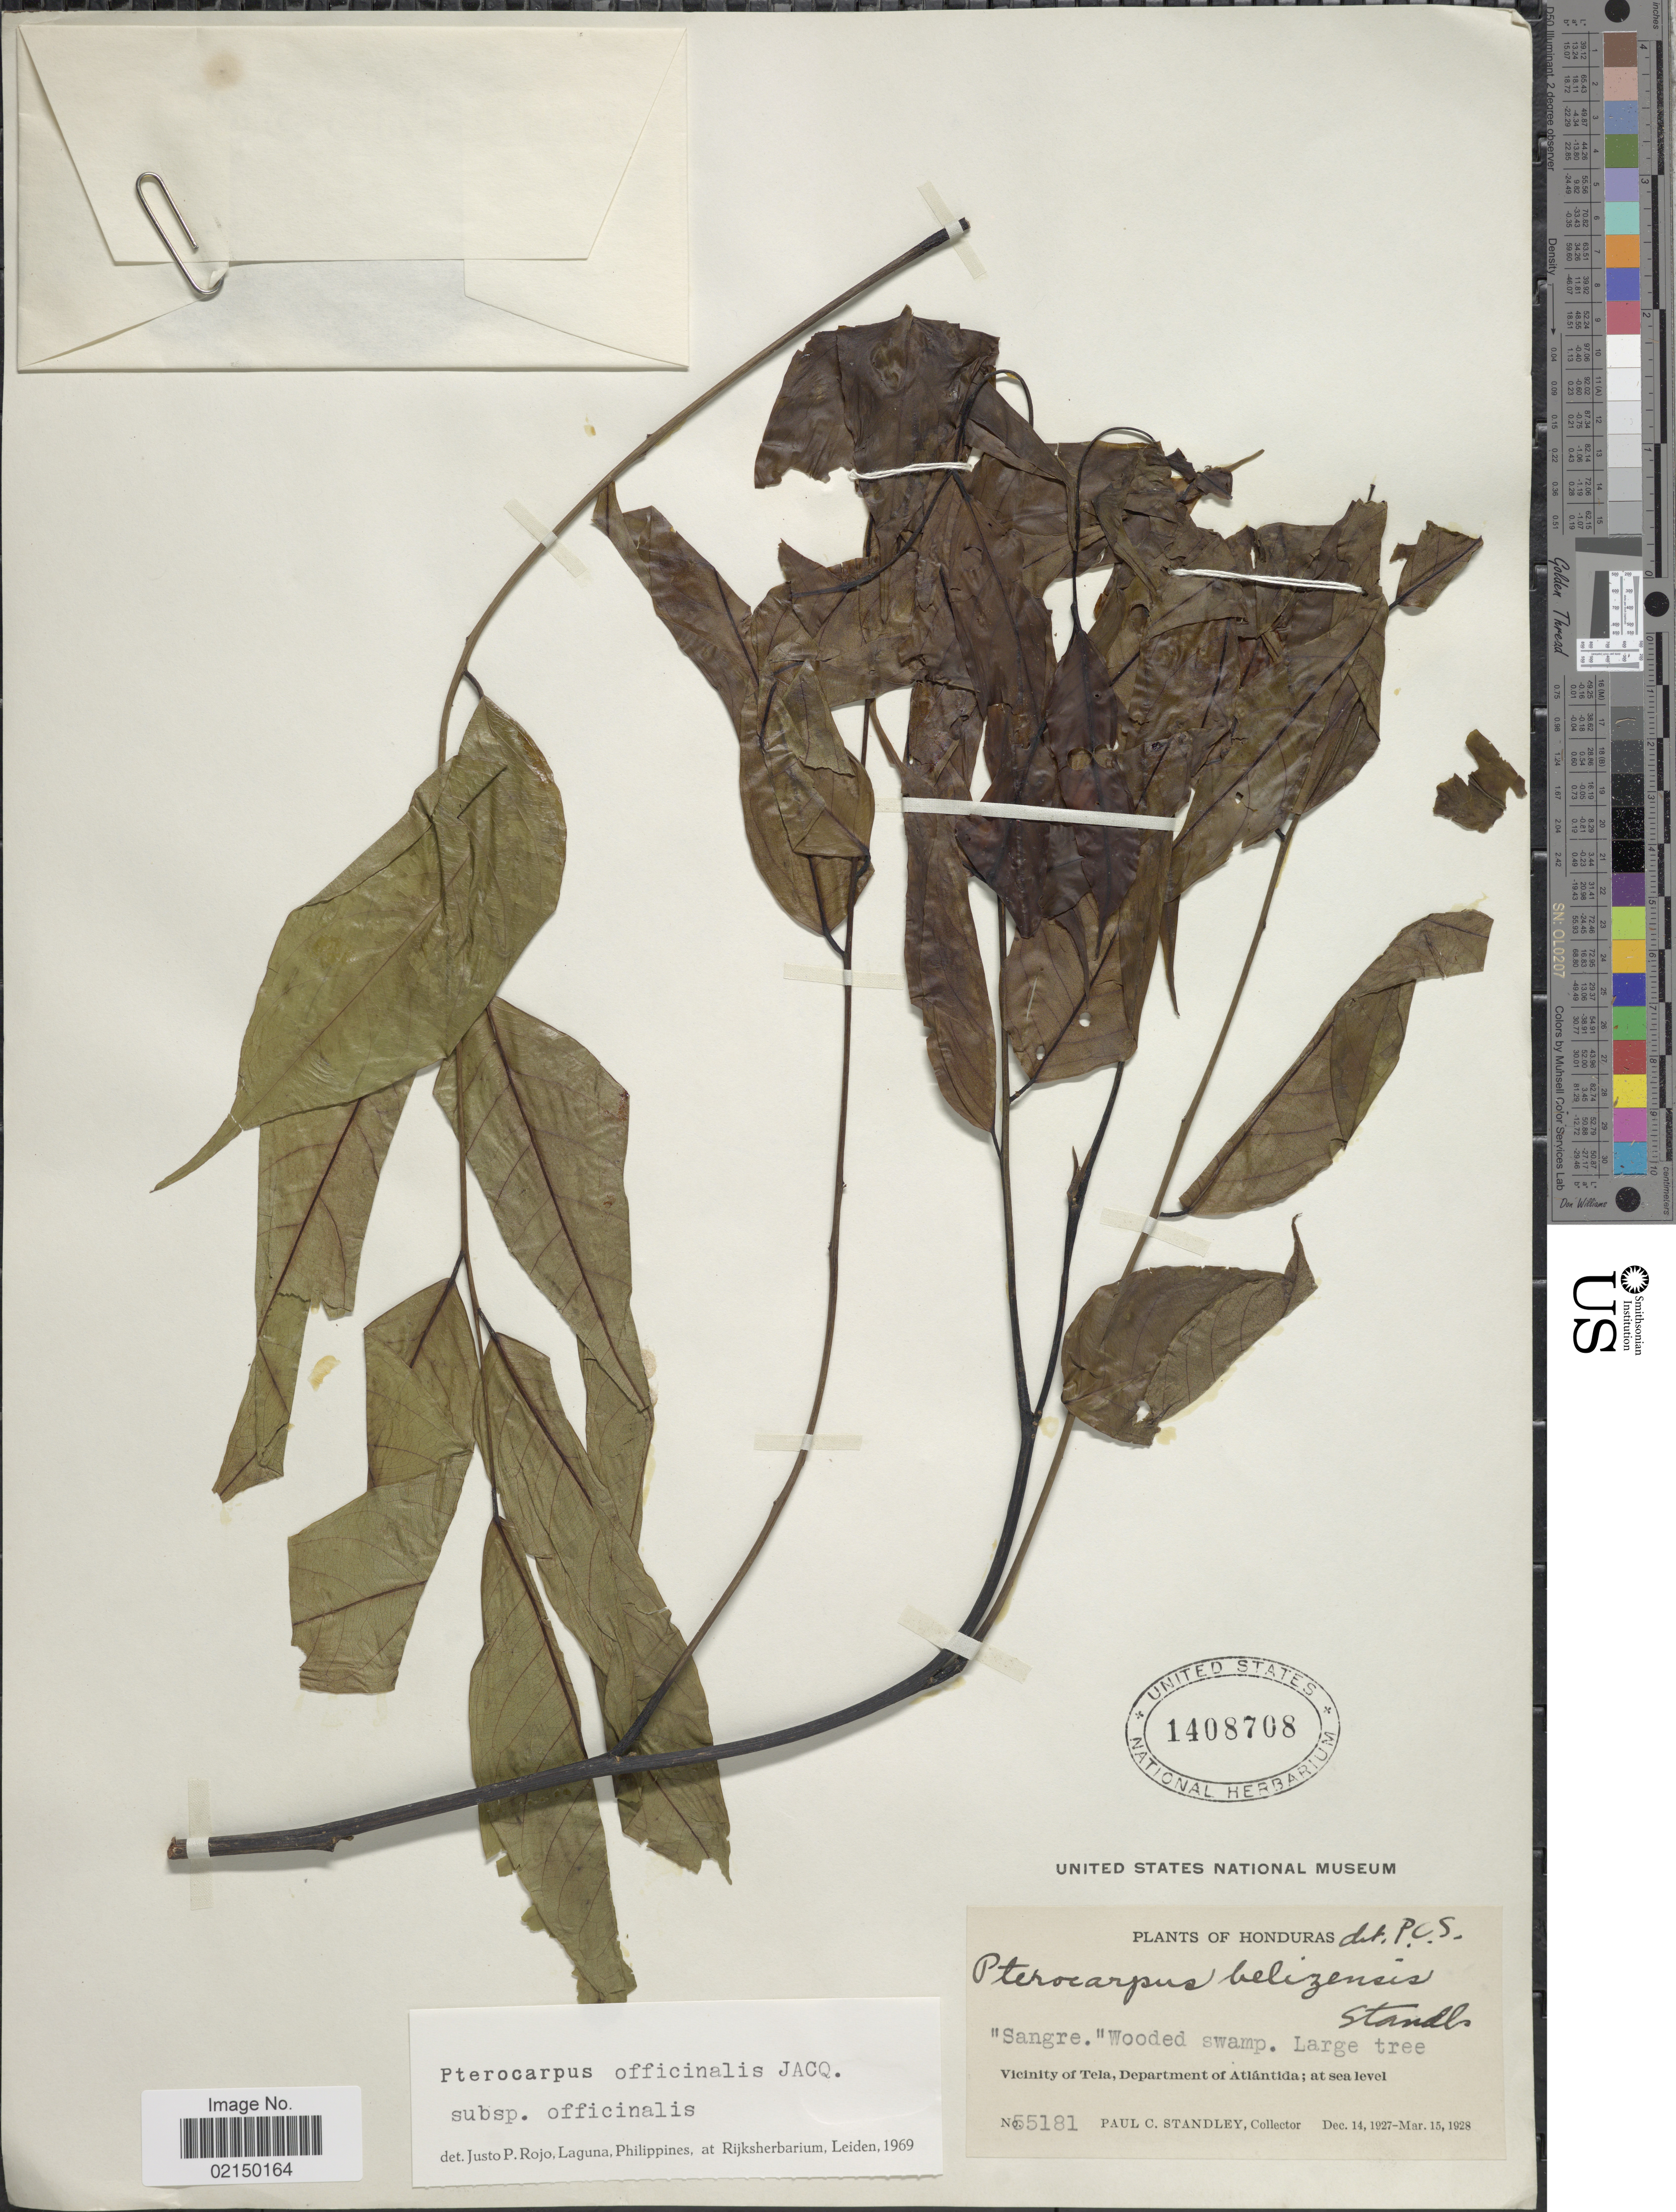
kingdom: Plantae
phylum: Tracheophyta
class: Magnoliopsida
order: Fabales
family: Fabaceae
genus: Pterocarpus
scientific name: Pterocarpus officinalis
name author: Jacq.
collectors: P. C. Standley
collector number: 55181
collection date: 1927-12-14/1928-03-15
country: Honduras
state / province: Atlántida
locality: Vicinity of Tela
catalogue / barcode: US 1408708